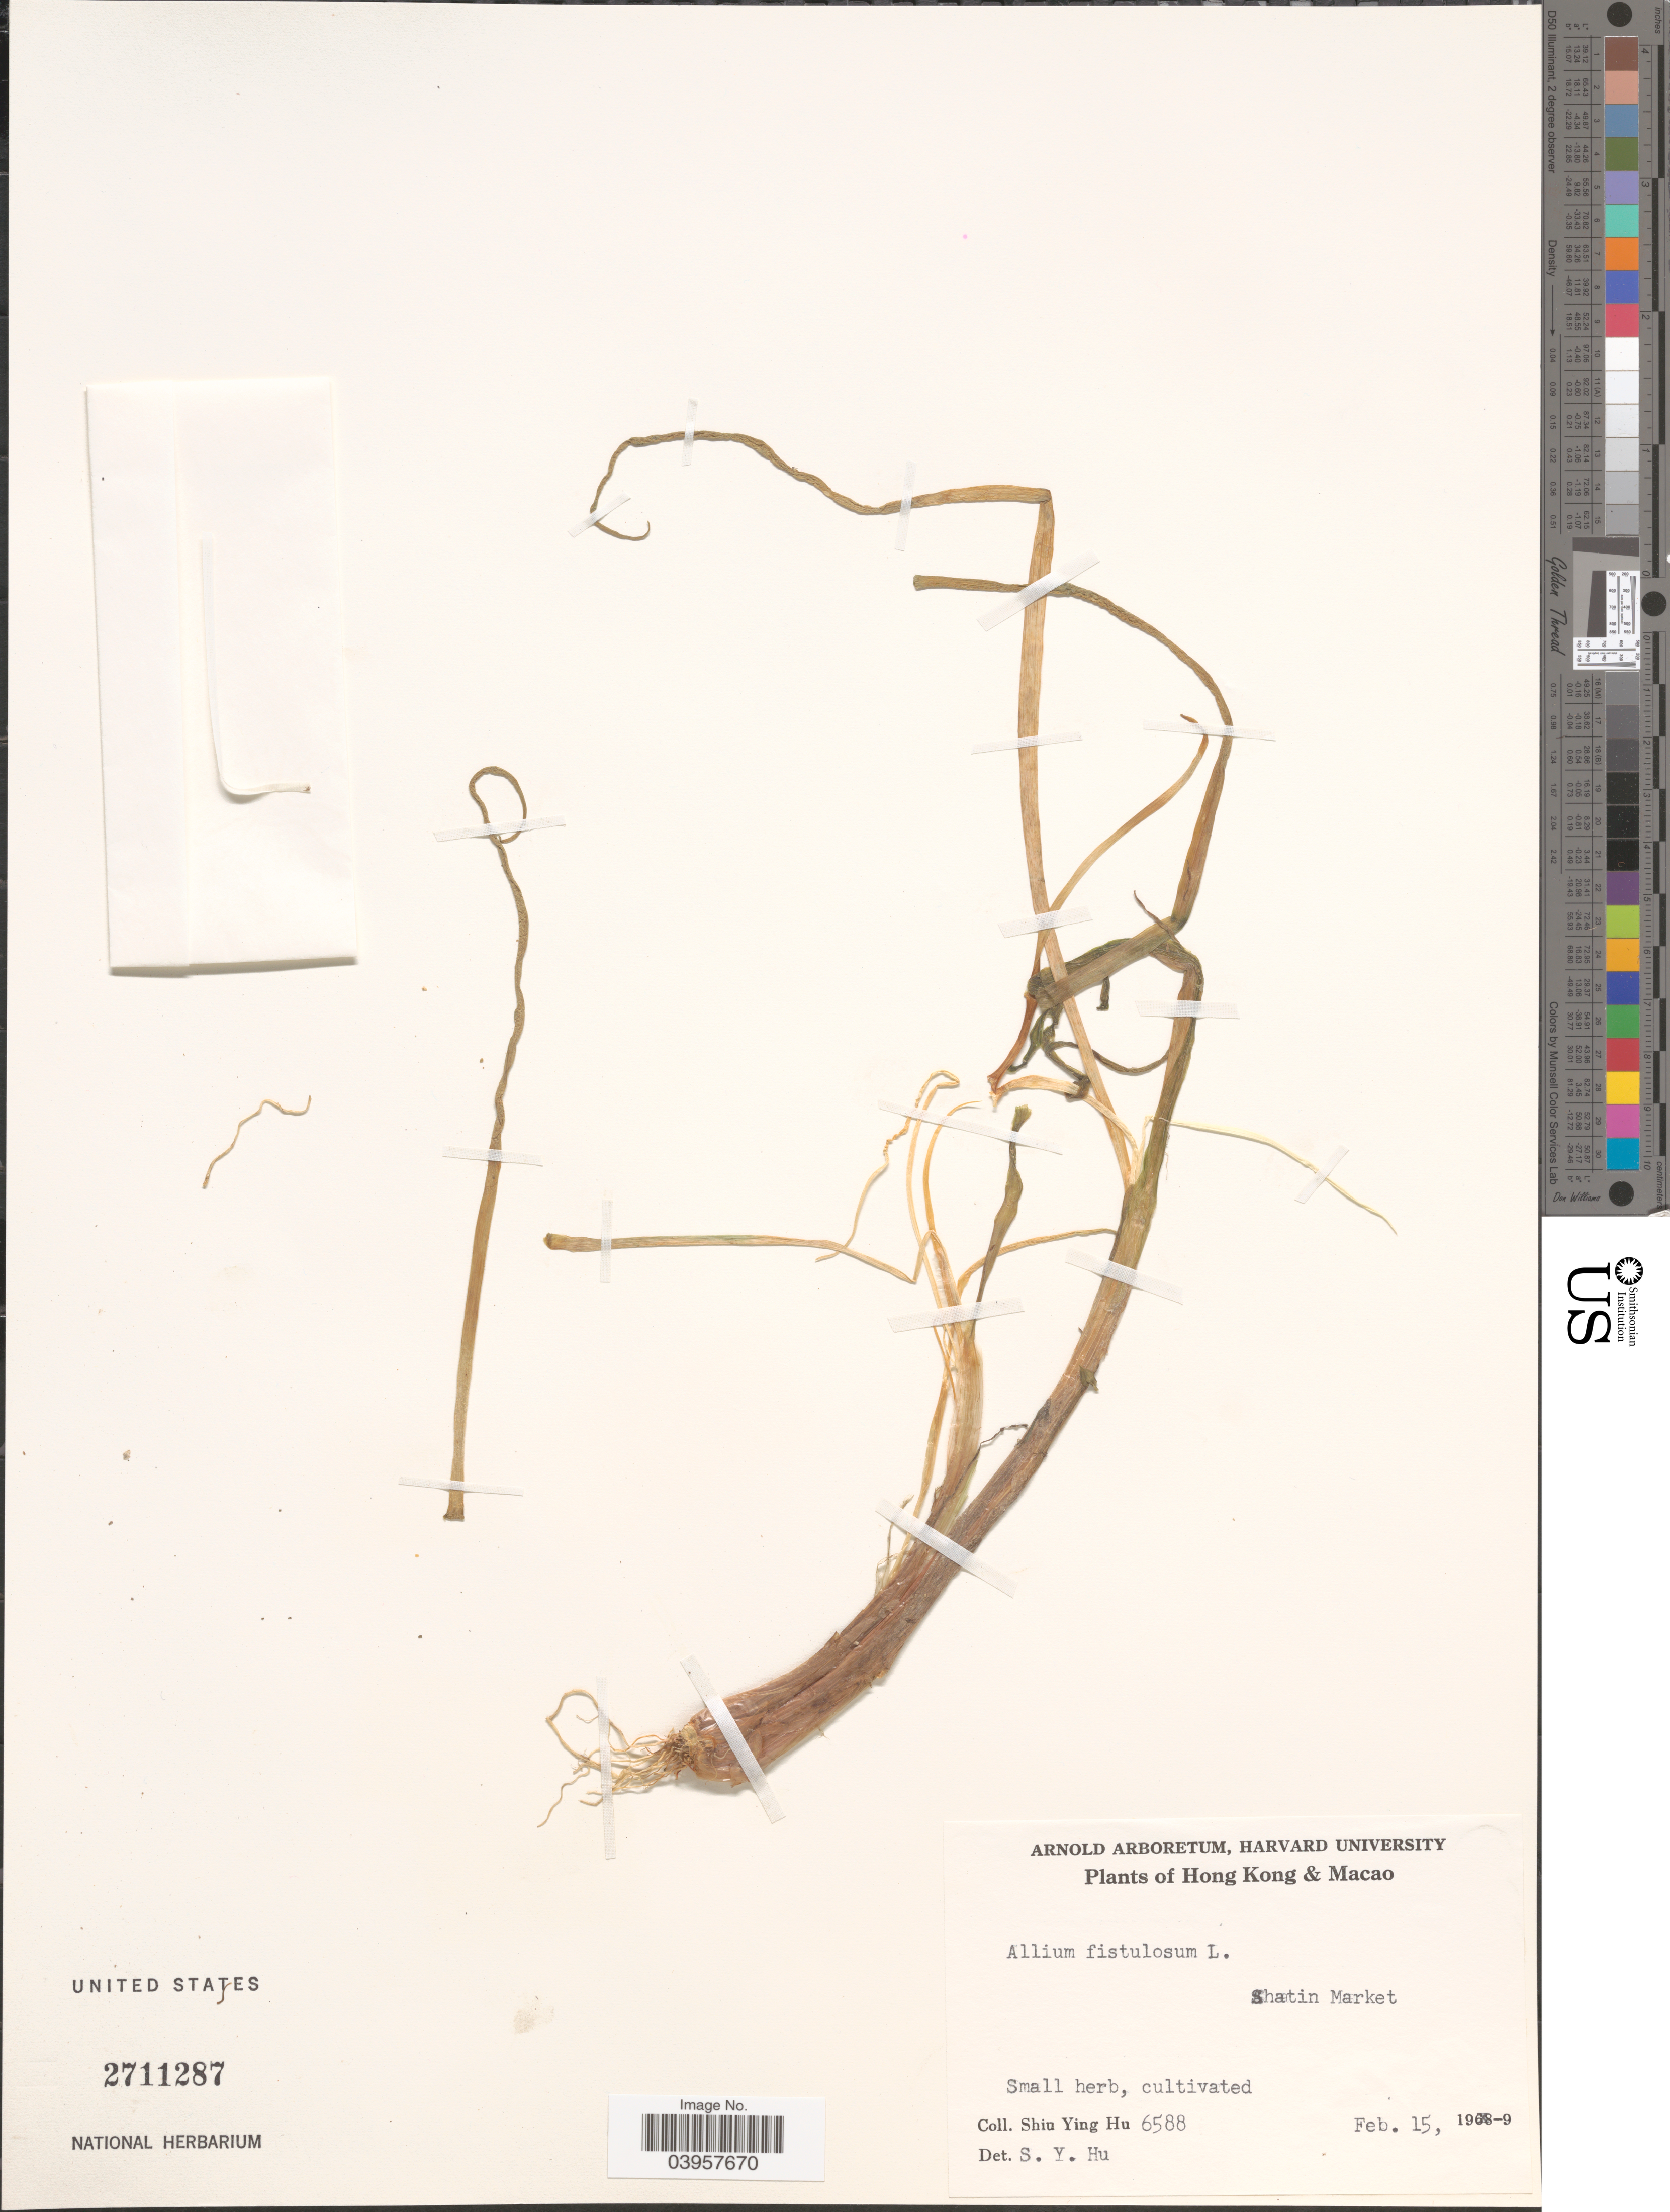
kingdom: Plantae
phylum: Tracheophyta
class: Liliopsida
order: Asparagales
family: Amaryllidaceae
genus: Allium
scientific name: Allium fistulosum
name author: L.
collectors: S. Y. Hu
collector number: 6588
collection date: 1969-02-15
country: China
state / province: Hong Kong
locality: Hong Kong & Macao. Shatin Market.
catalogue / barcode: US 2711287